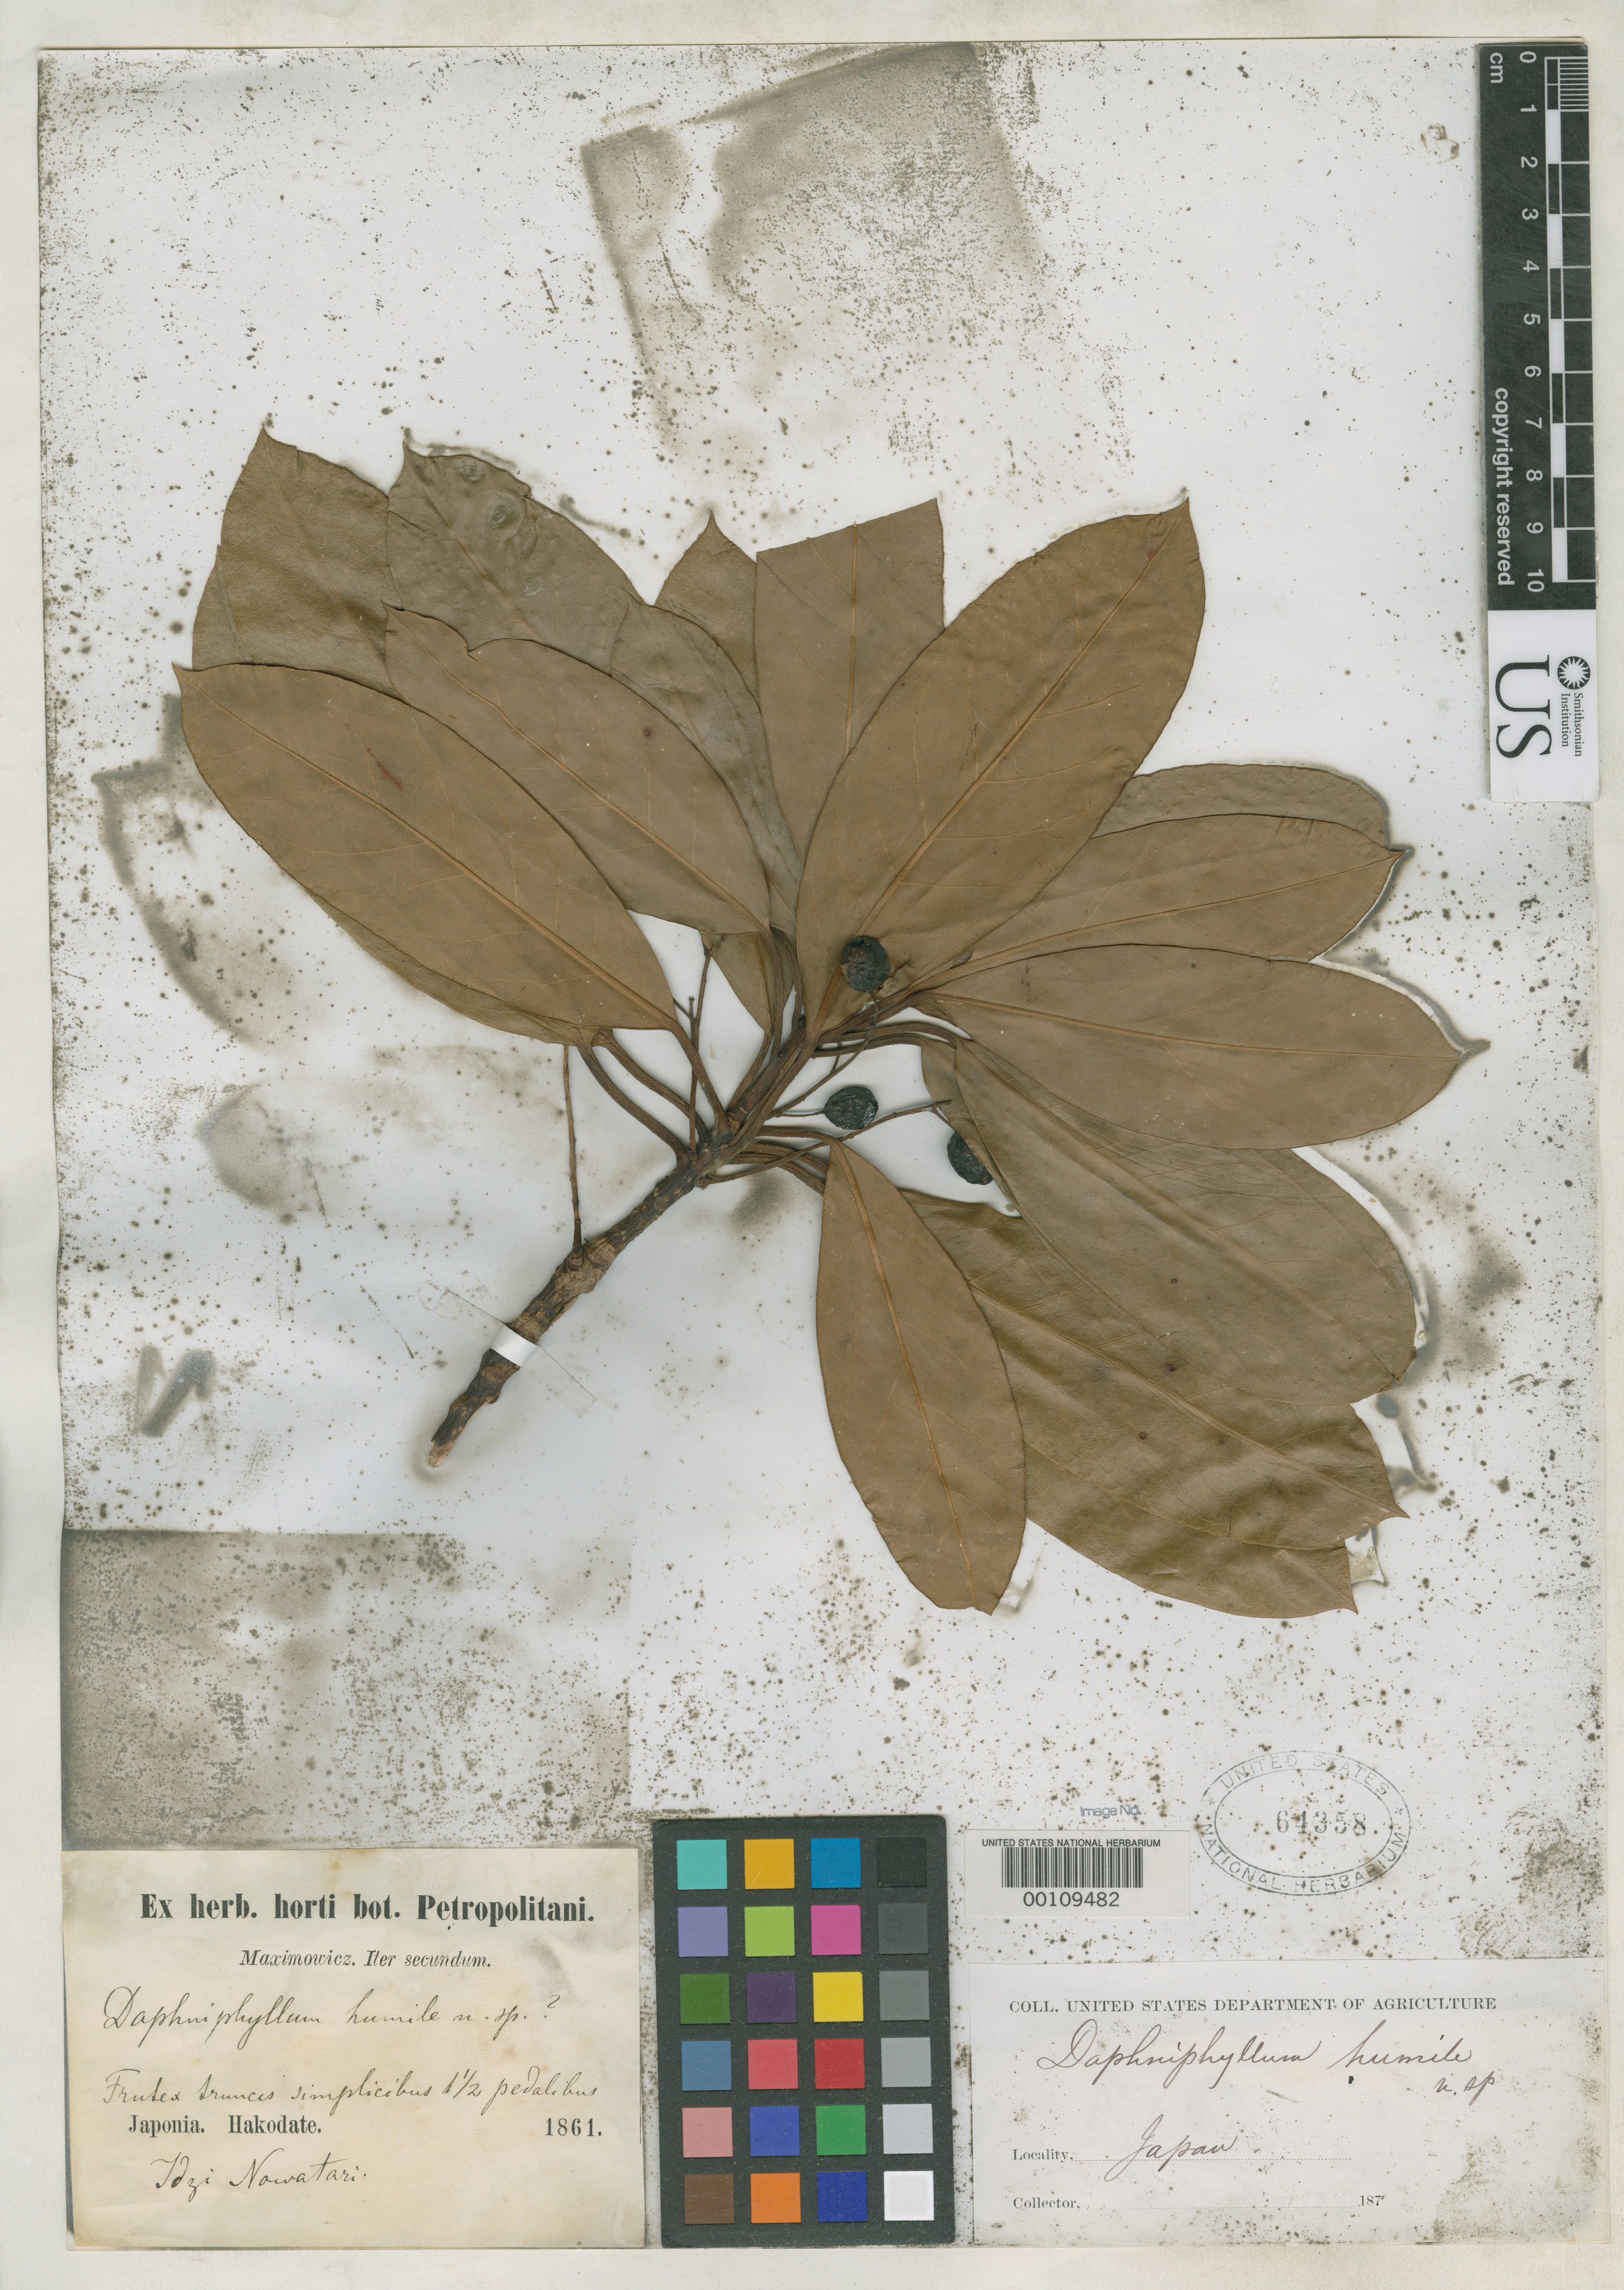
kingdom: Plantae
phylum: Tracheophyta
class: Magnoliopsida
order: Saxifragales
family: Daphniphyllaceae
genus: Daphniphyllum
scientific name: Daphniphyllum humile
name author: Maxim. ex Franch. & Sav.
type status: Type Collection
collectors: C. J. Maximowicz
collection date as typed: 1861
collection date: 1861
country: Japan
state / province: Hokkaido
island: Hokkaido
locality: Hakodate.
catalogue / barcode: US 64358